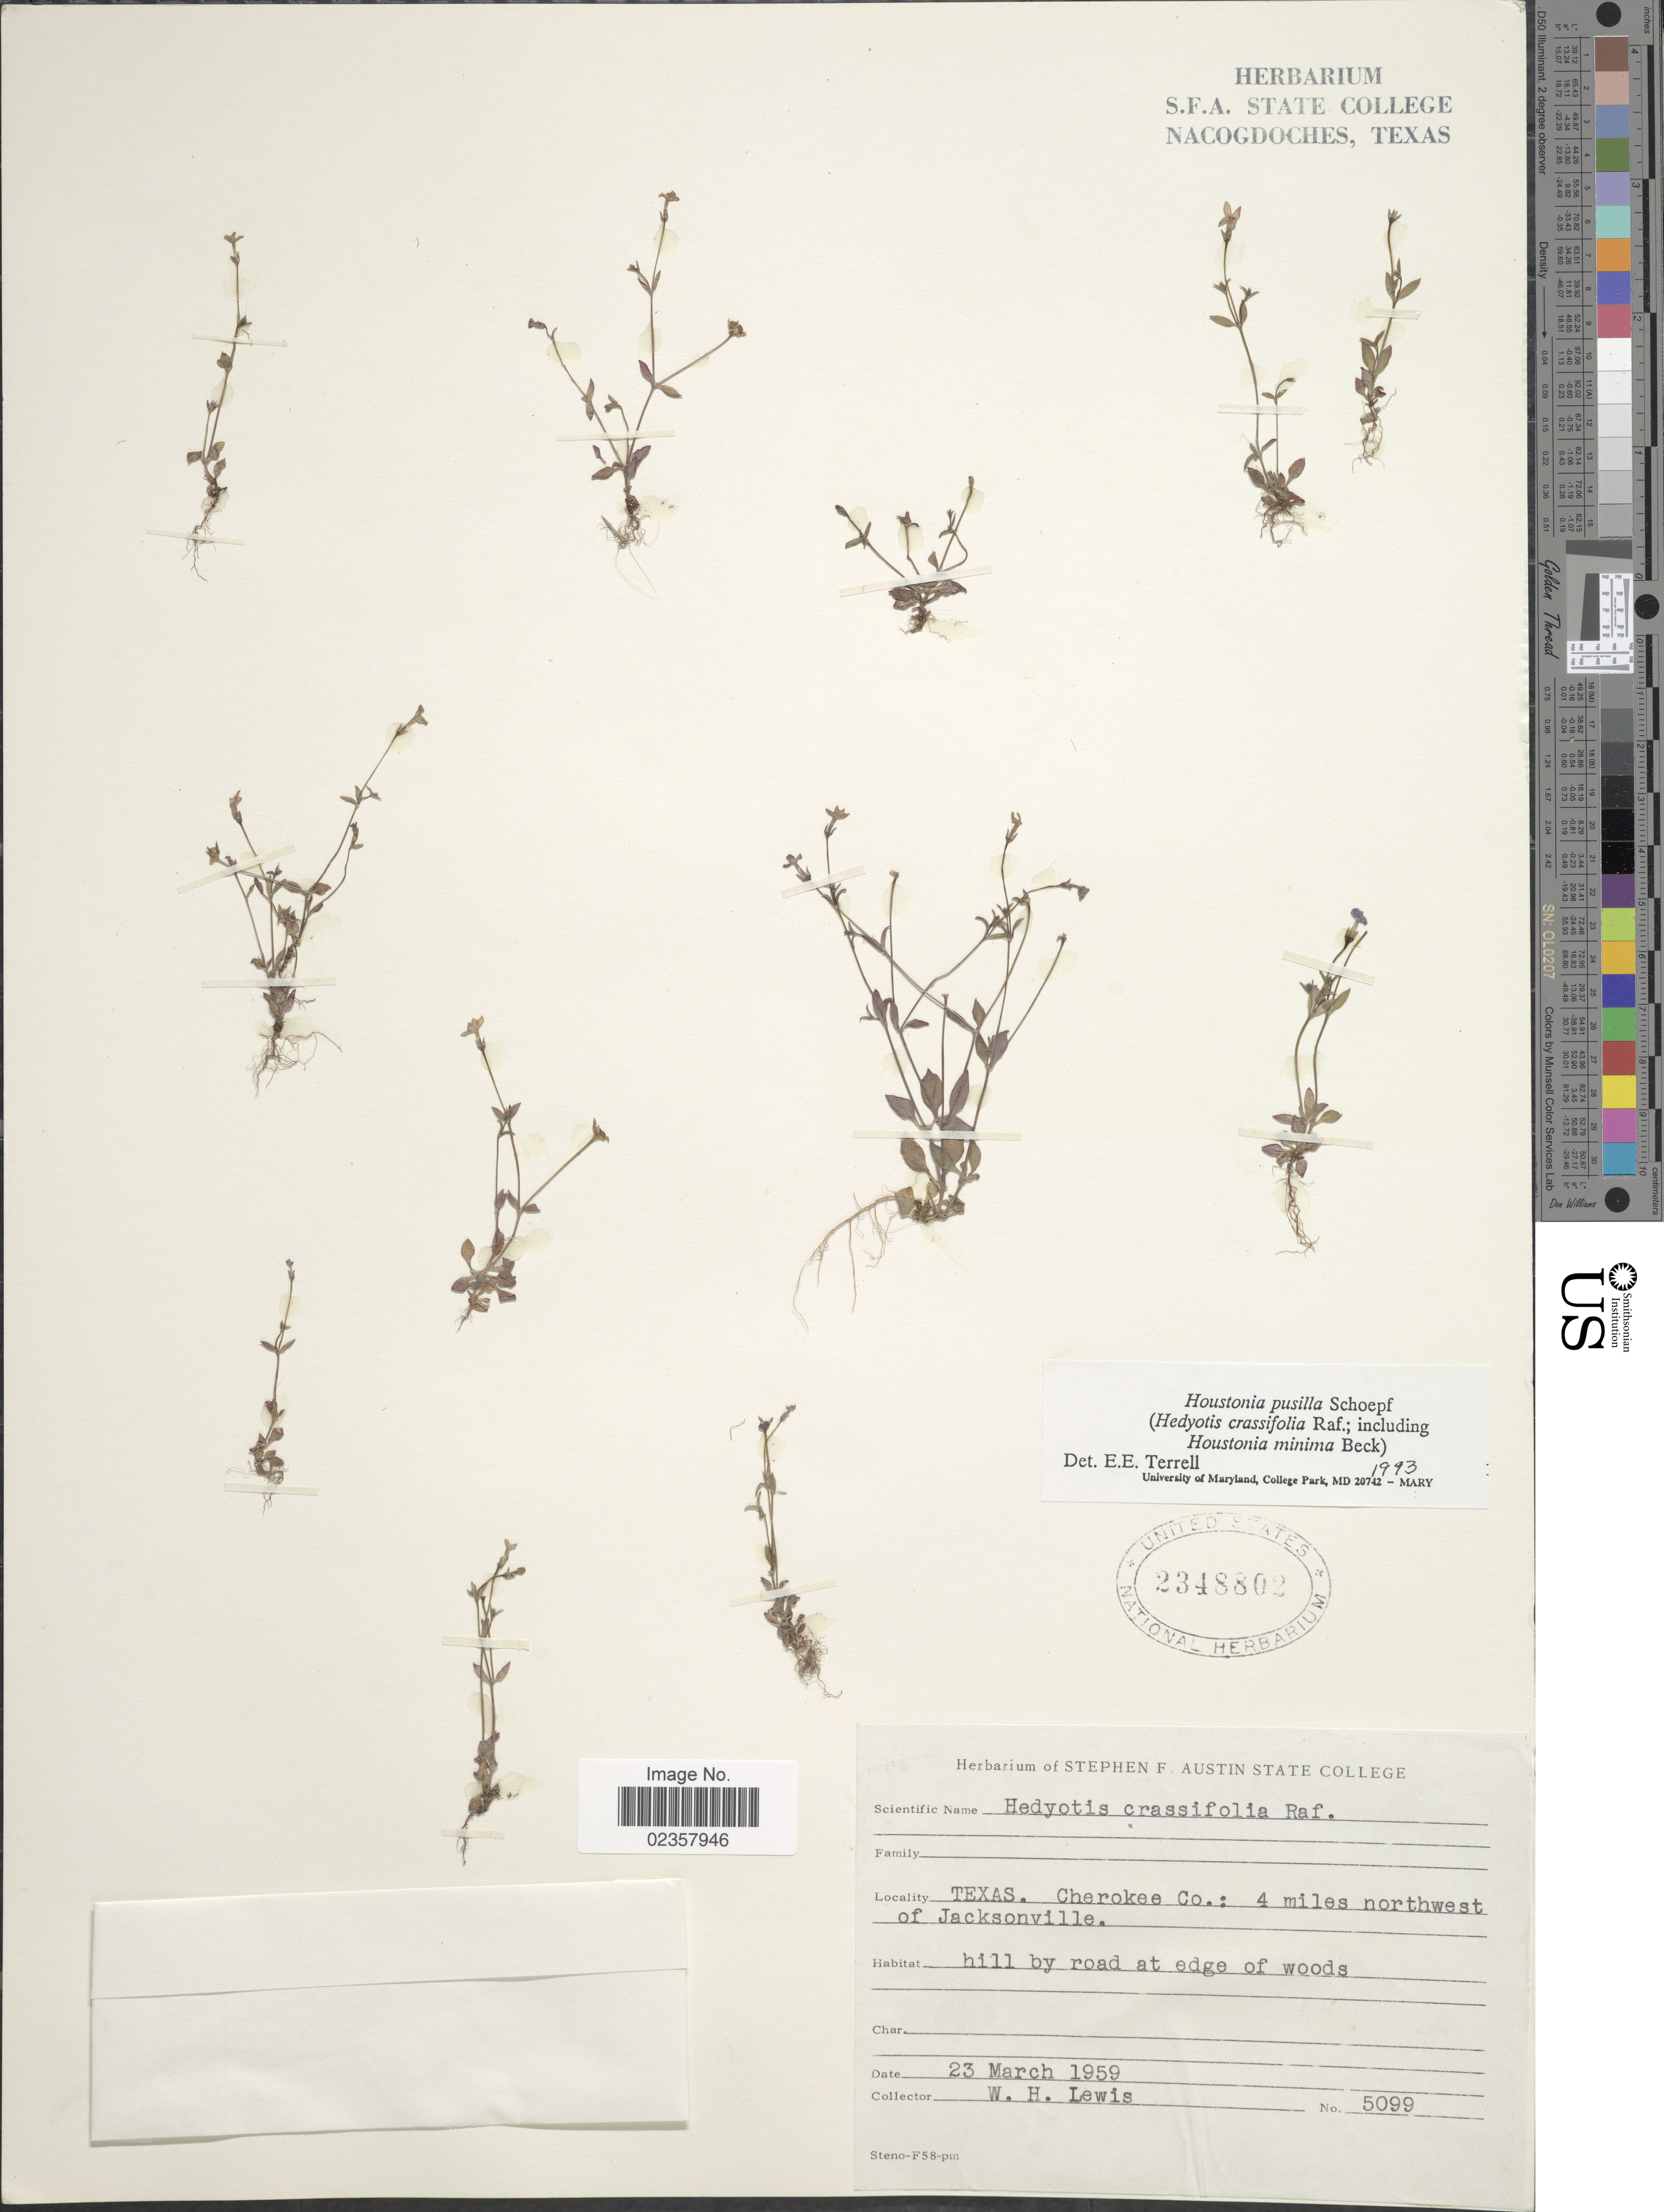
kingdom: Plantae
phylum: Tracheophyta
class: Magnoliopsida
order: Gentianales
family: Rubiaceae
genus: Houstonia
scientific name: Houstonia pusilla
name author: Schoepf.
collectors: W. H. Lewis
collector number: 5099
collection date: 1959-03-23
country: United States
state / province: Texas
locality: Texas, Cherokee Co: 4 miles northwest of Jacksonville.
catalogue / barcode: US 2348802